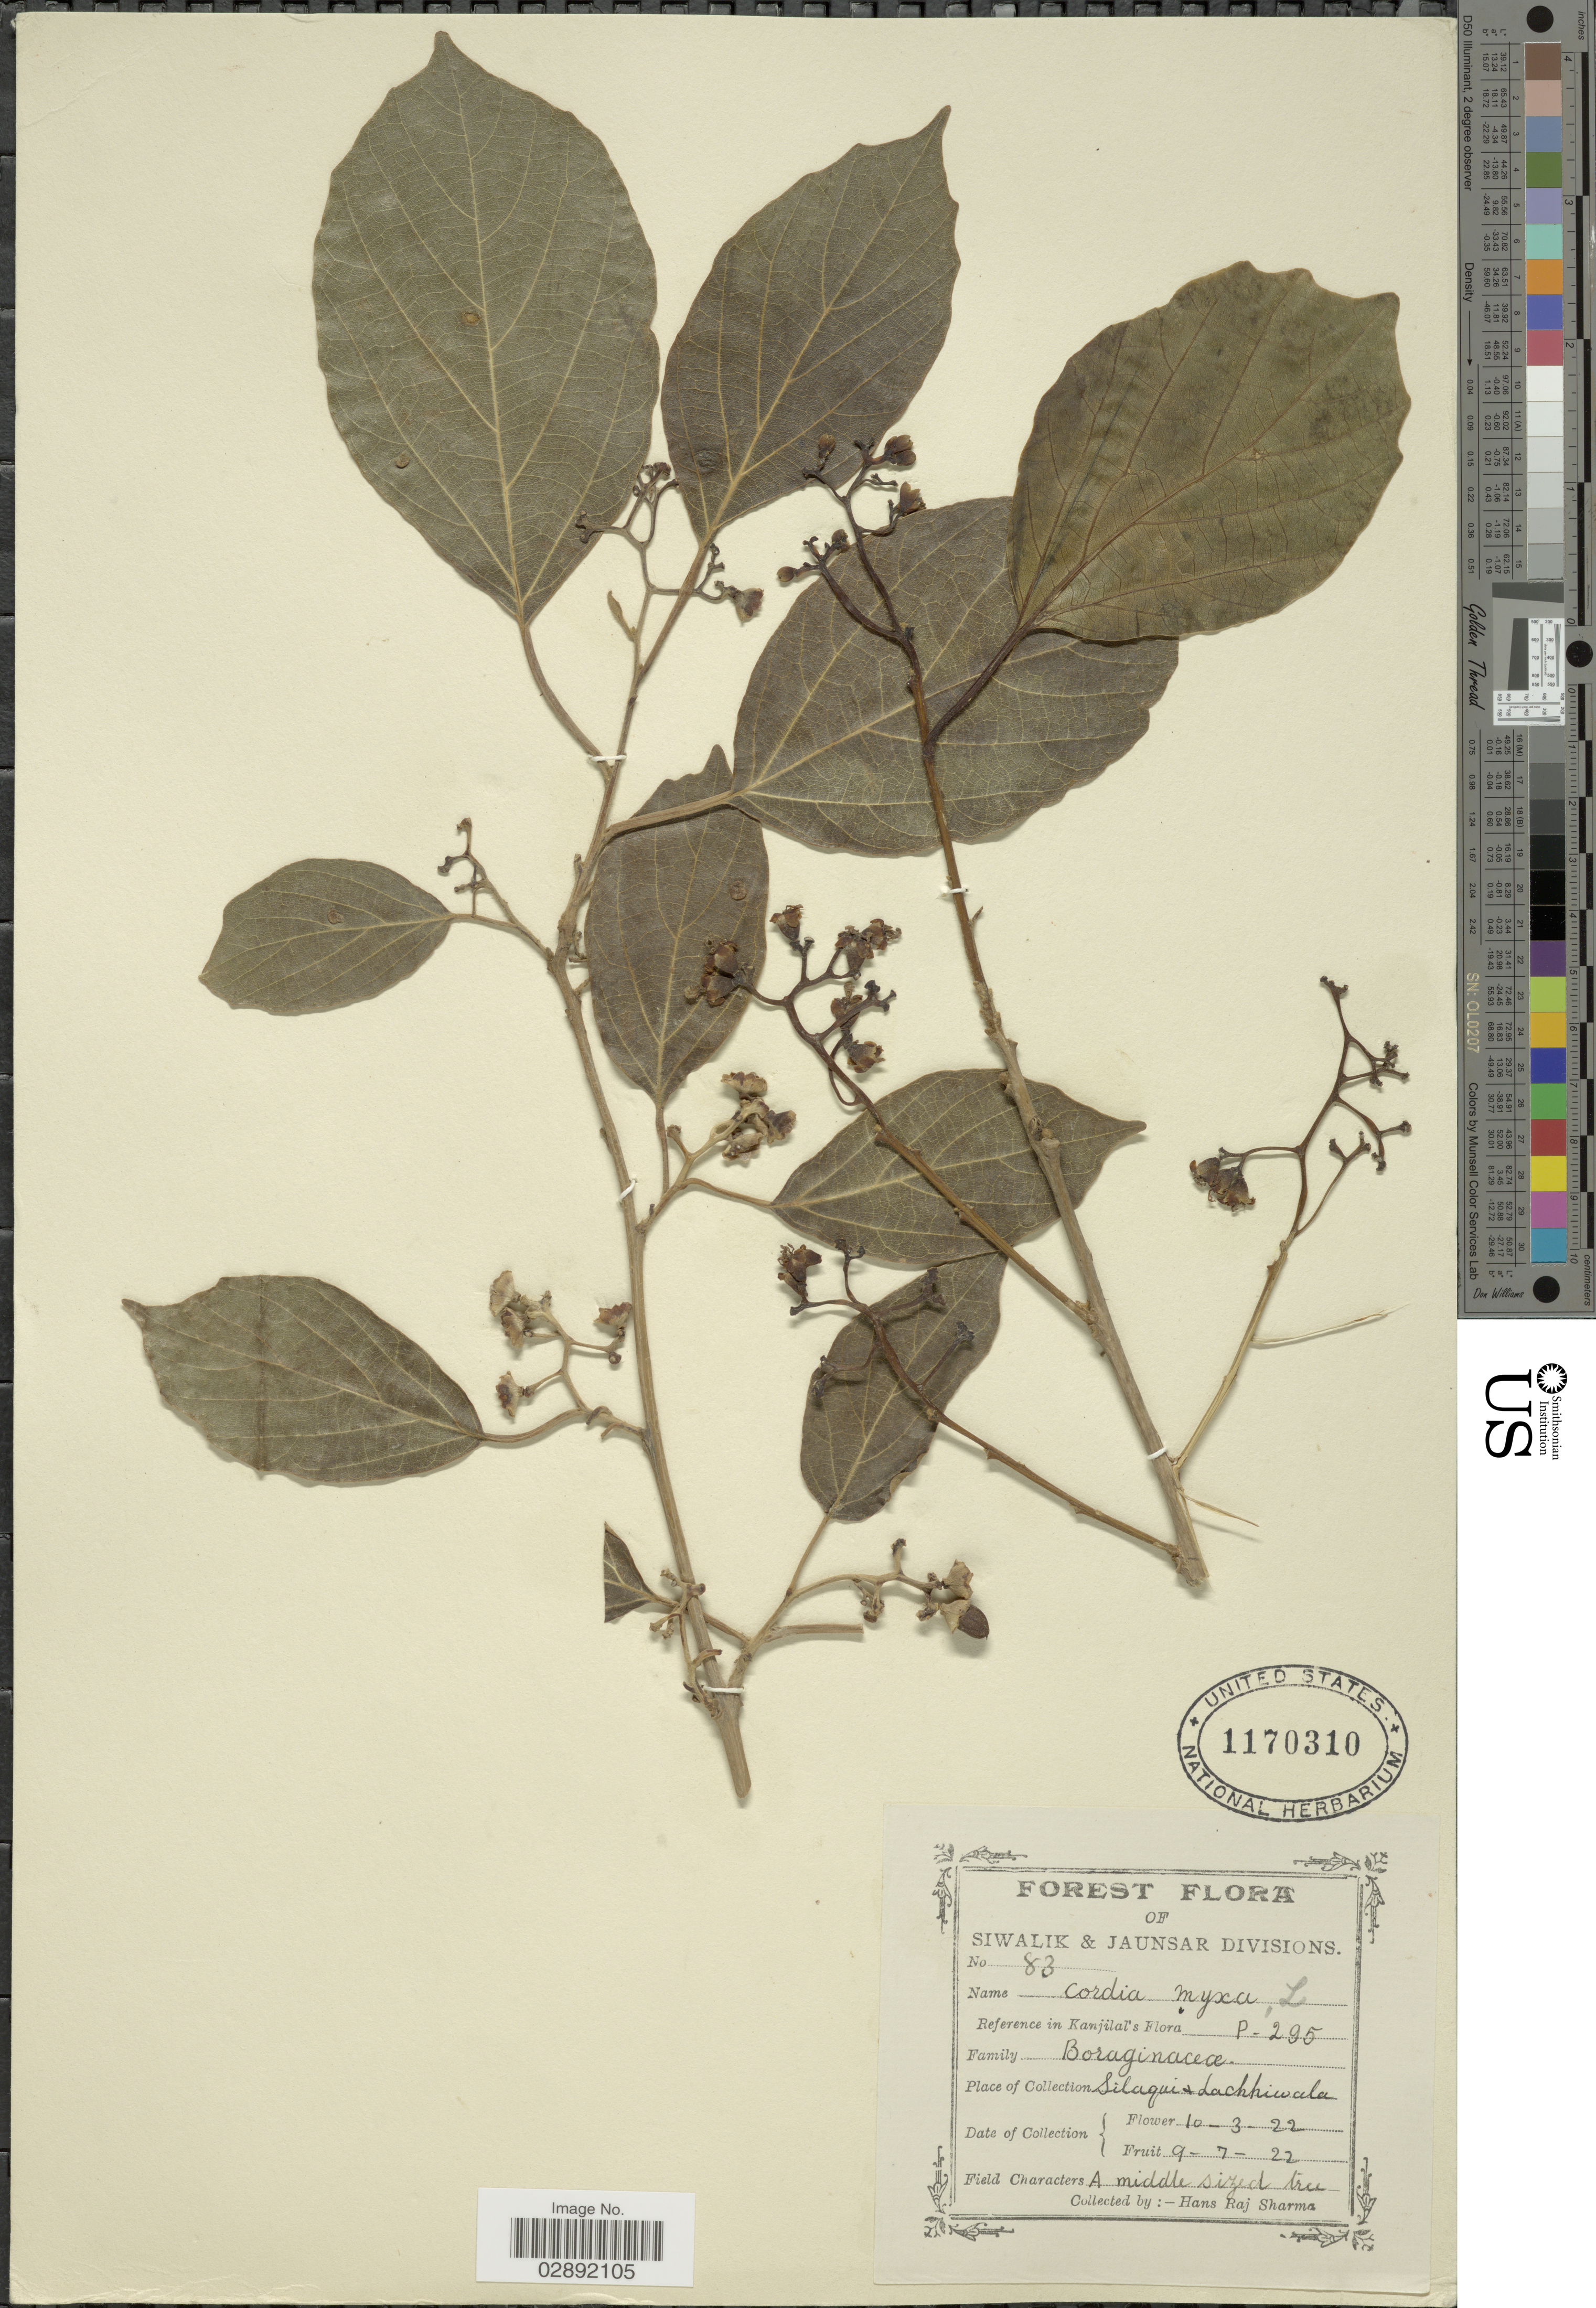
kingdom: Plantae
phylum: Tracheophyta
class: Magnoliopsida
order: Boraginales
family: Cordiaceae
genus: Cordia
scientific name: Cordia dichotoma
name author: G. Forst.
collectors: H. Sharma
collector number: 83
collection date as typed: Transcribed d/m/y: 10/3/22 to 9/7/22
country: India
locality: Siwalik & Jaunsar Divisions. Silaqui & Lachhiwala.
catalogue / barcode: US 1170310